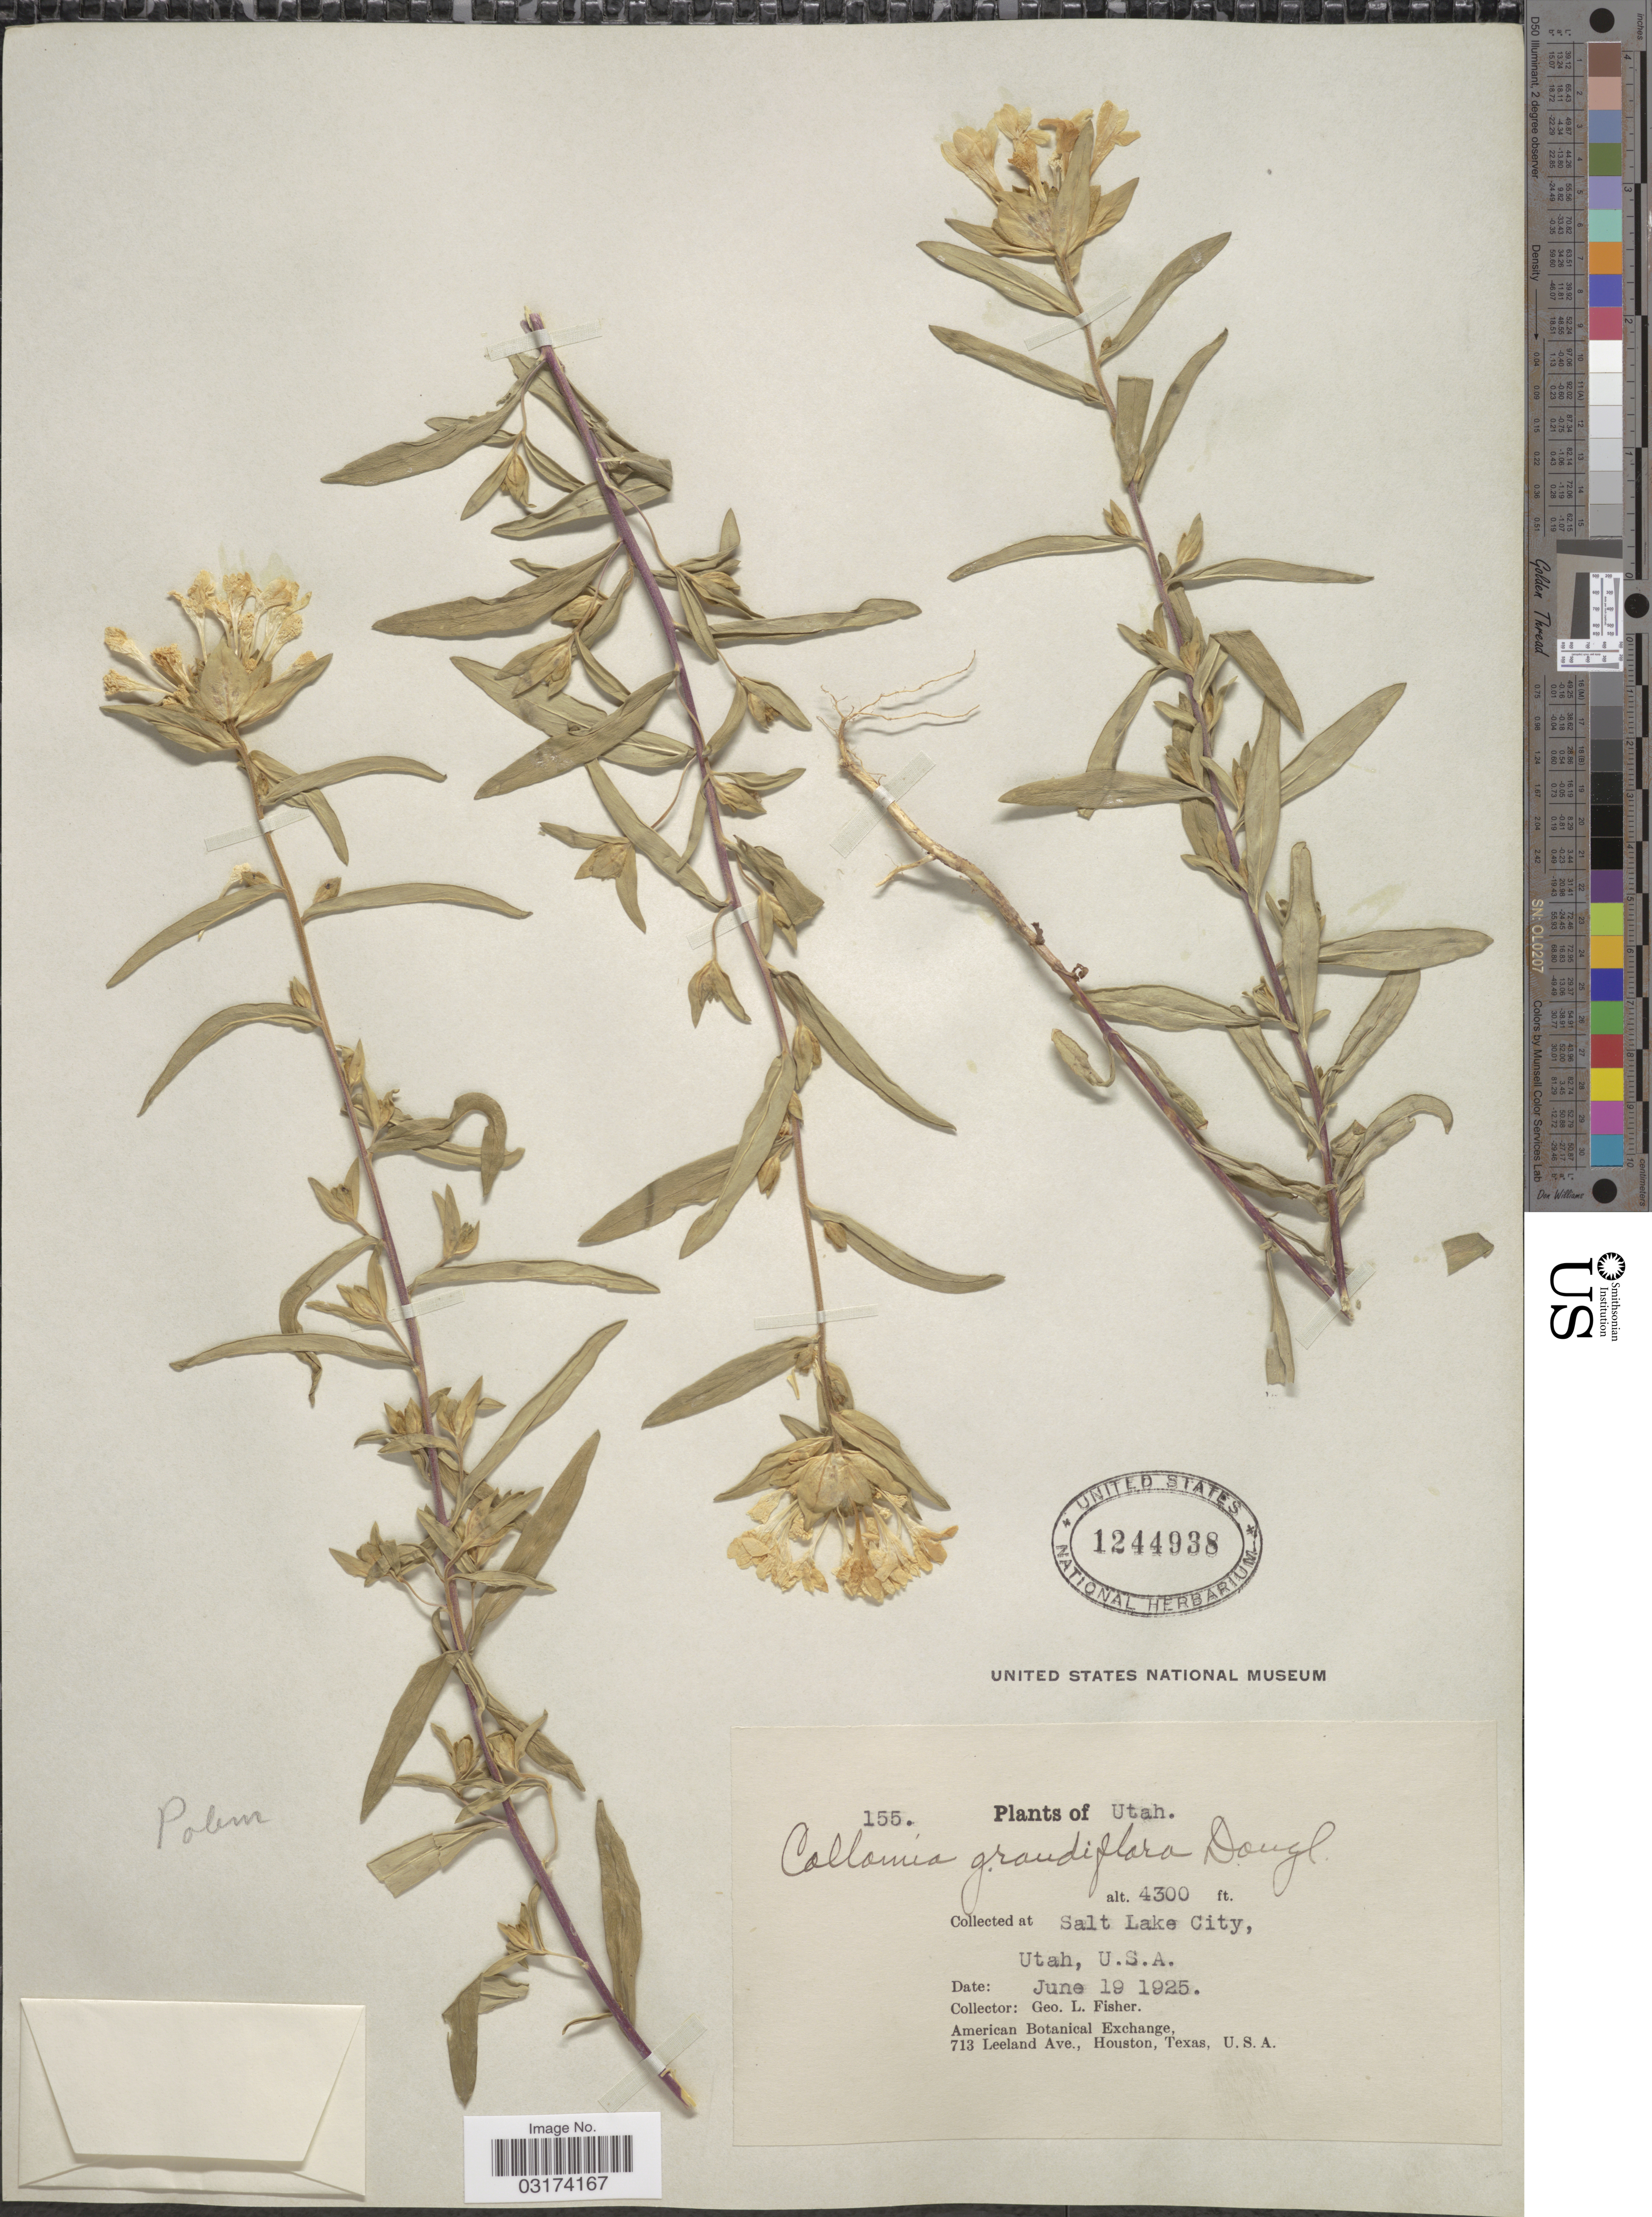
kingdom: Plantae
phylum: Tracheophyta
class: Magnoliopsida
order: Ericales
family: Polemoniaceae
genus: Collomia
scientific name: Collomia grandiflora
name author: Douglas ex Lindl.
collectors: G. L. Fisher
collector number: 155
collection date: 1925-06-19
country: United States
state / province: Utah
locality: Salt Lake City, Utah, U.S.A..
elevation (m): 1311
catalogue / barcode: US 1244938